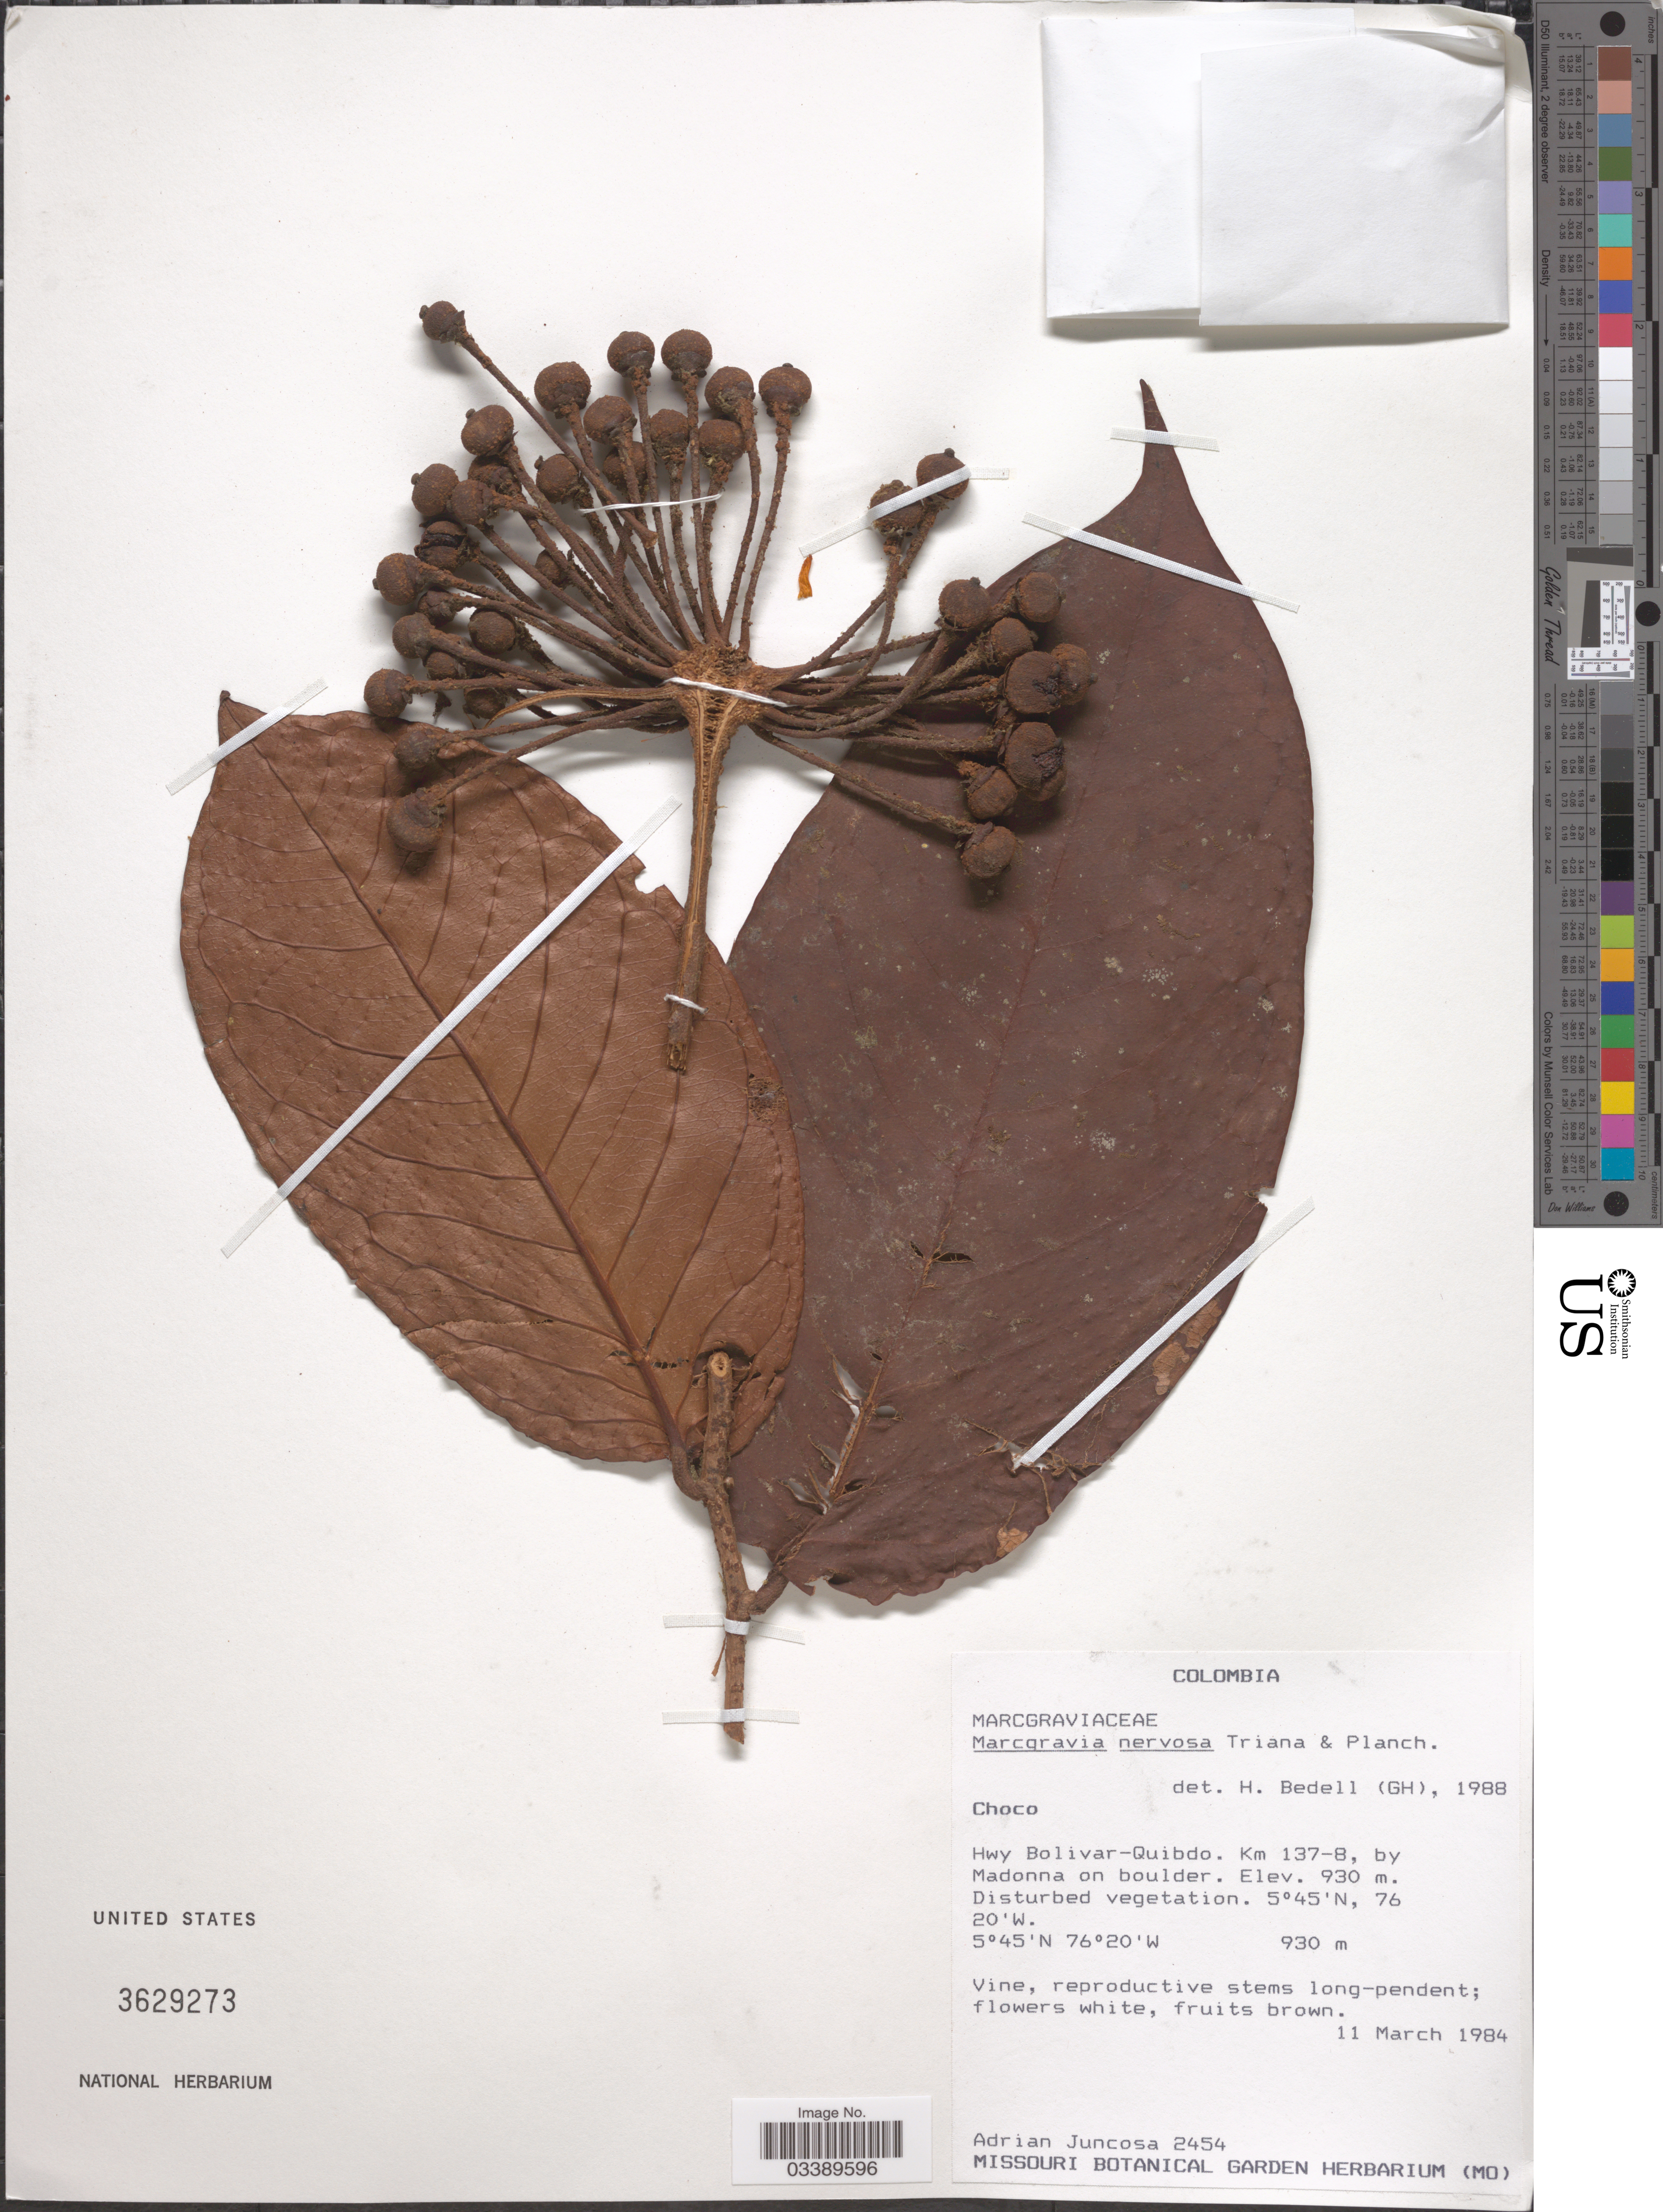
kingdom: Plantae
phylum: Tracheophyta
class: Magnoliopsida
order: Ericales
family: Marcgraviaceae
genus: Marcgravia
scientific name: Marcgravia nervosa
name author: Triana & Planch.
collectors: A. Juncosa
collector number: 2454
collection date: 1984-03-11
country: Colombia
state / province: Chocó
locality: Hwy Bolivar-Quibdo. Km 137-8, by Madonna on boulder.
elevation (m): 930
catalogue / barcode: US 3629273